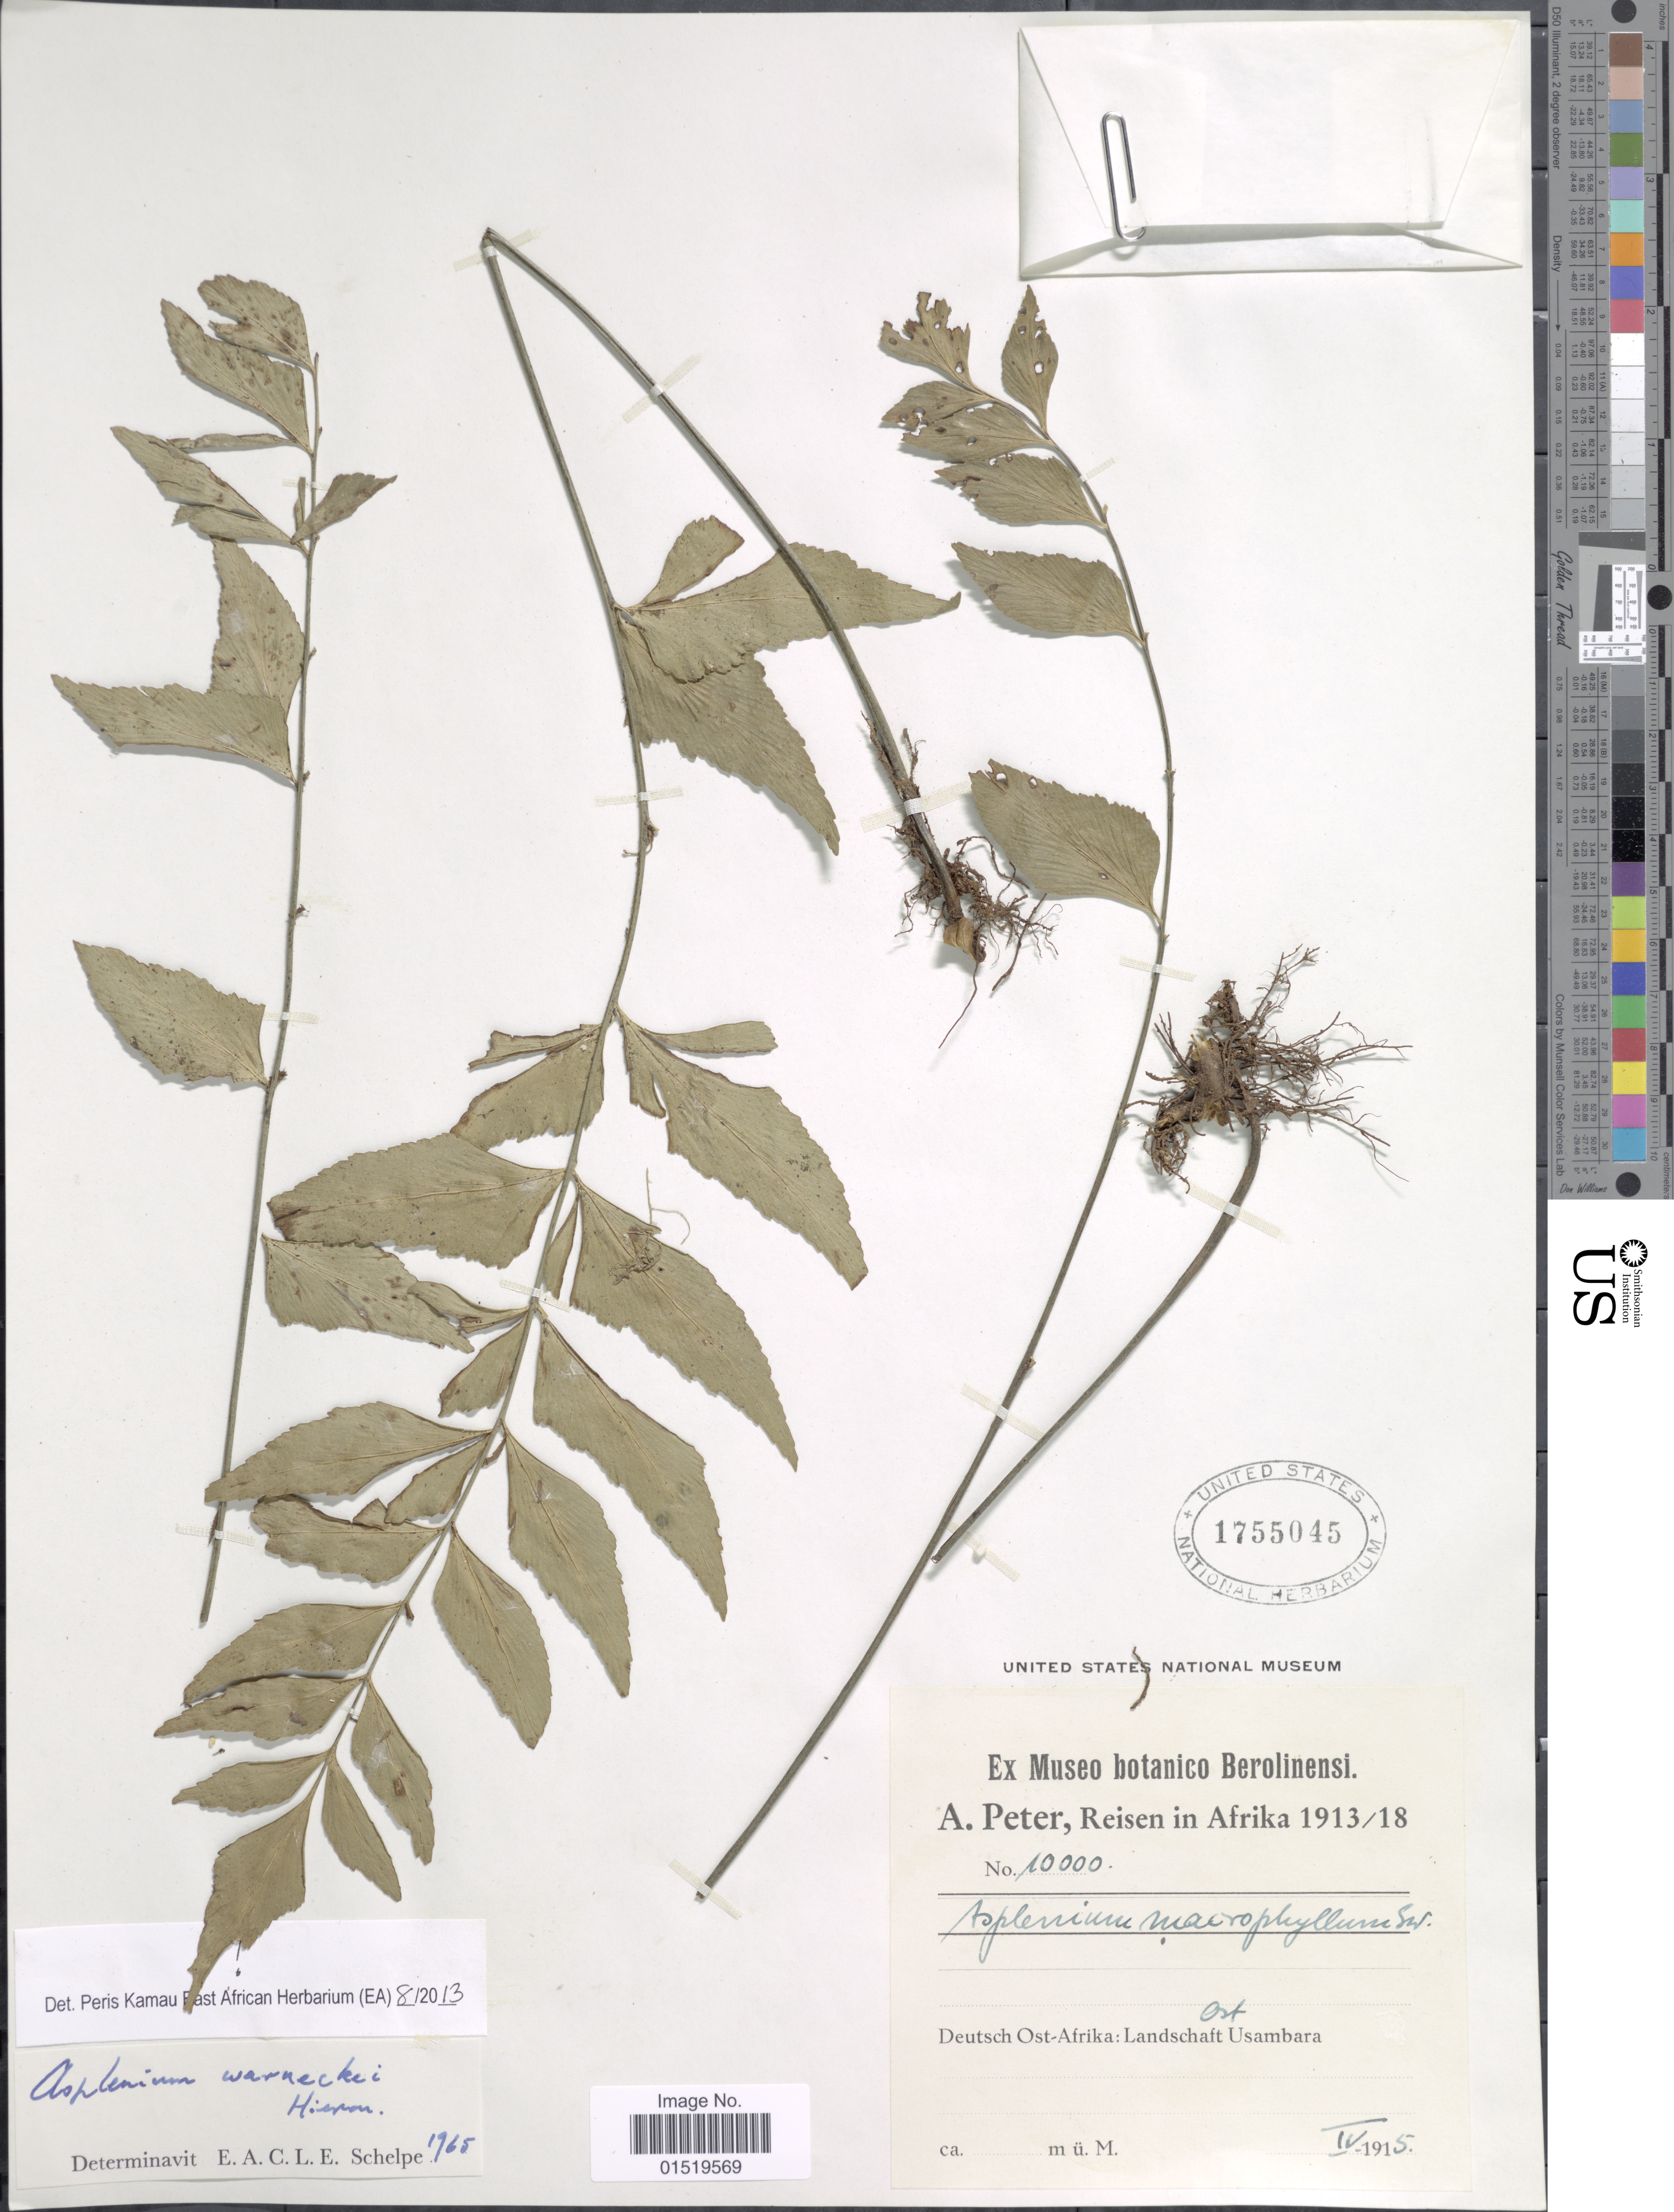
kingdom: Plantae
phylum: Tracheophyta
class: Polypodiopsida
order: Polypodiales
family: Aspleniaceae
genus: Asplenium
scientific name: Asplenium warneckei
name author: Hieron.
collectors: A. Peter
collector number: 10000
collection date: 1915-04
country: Tanzania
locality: Deutsch Ost-Afrika: landschaft Ost Usambara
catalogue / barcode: US 1755045